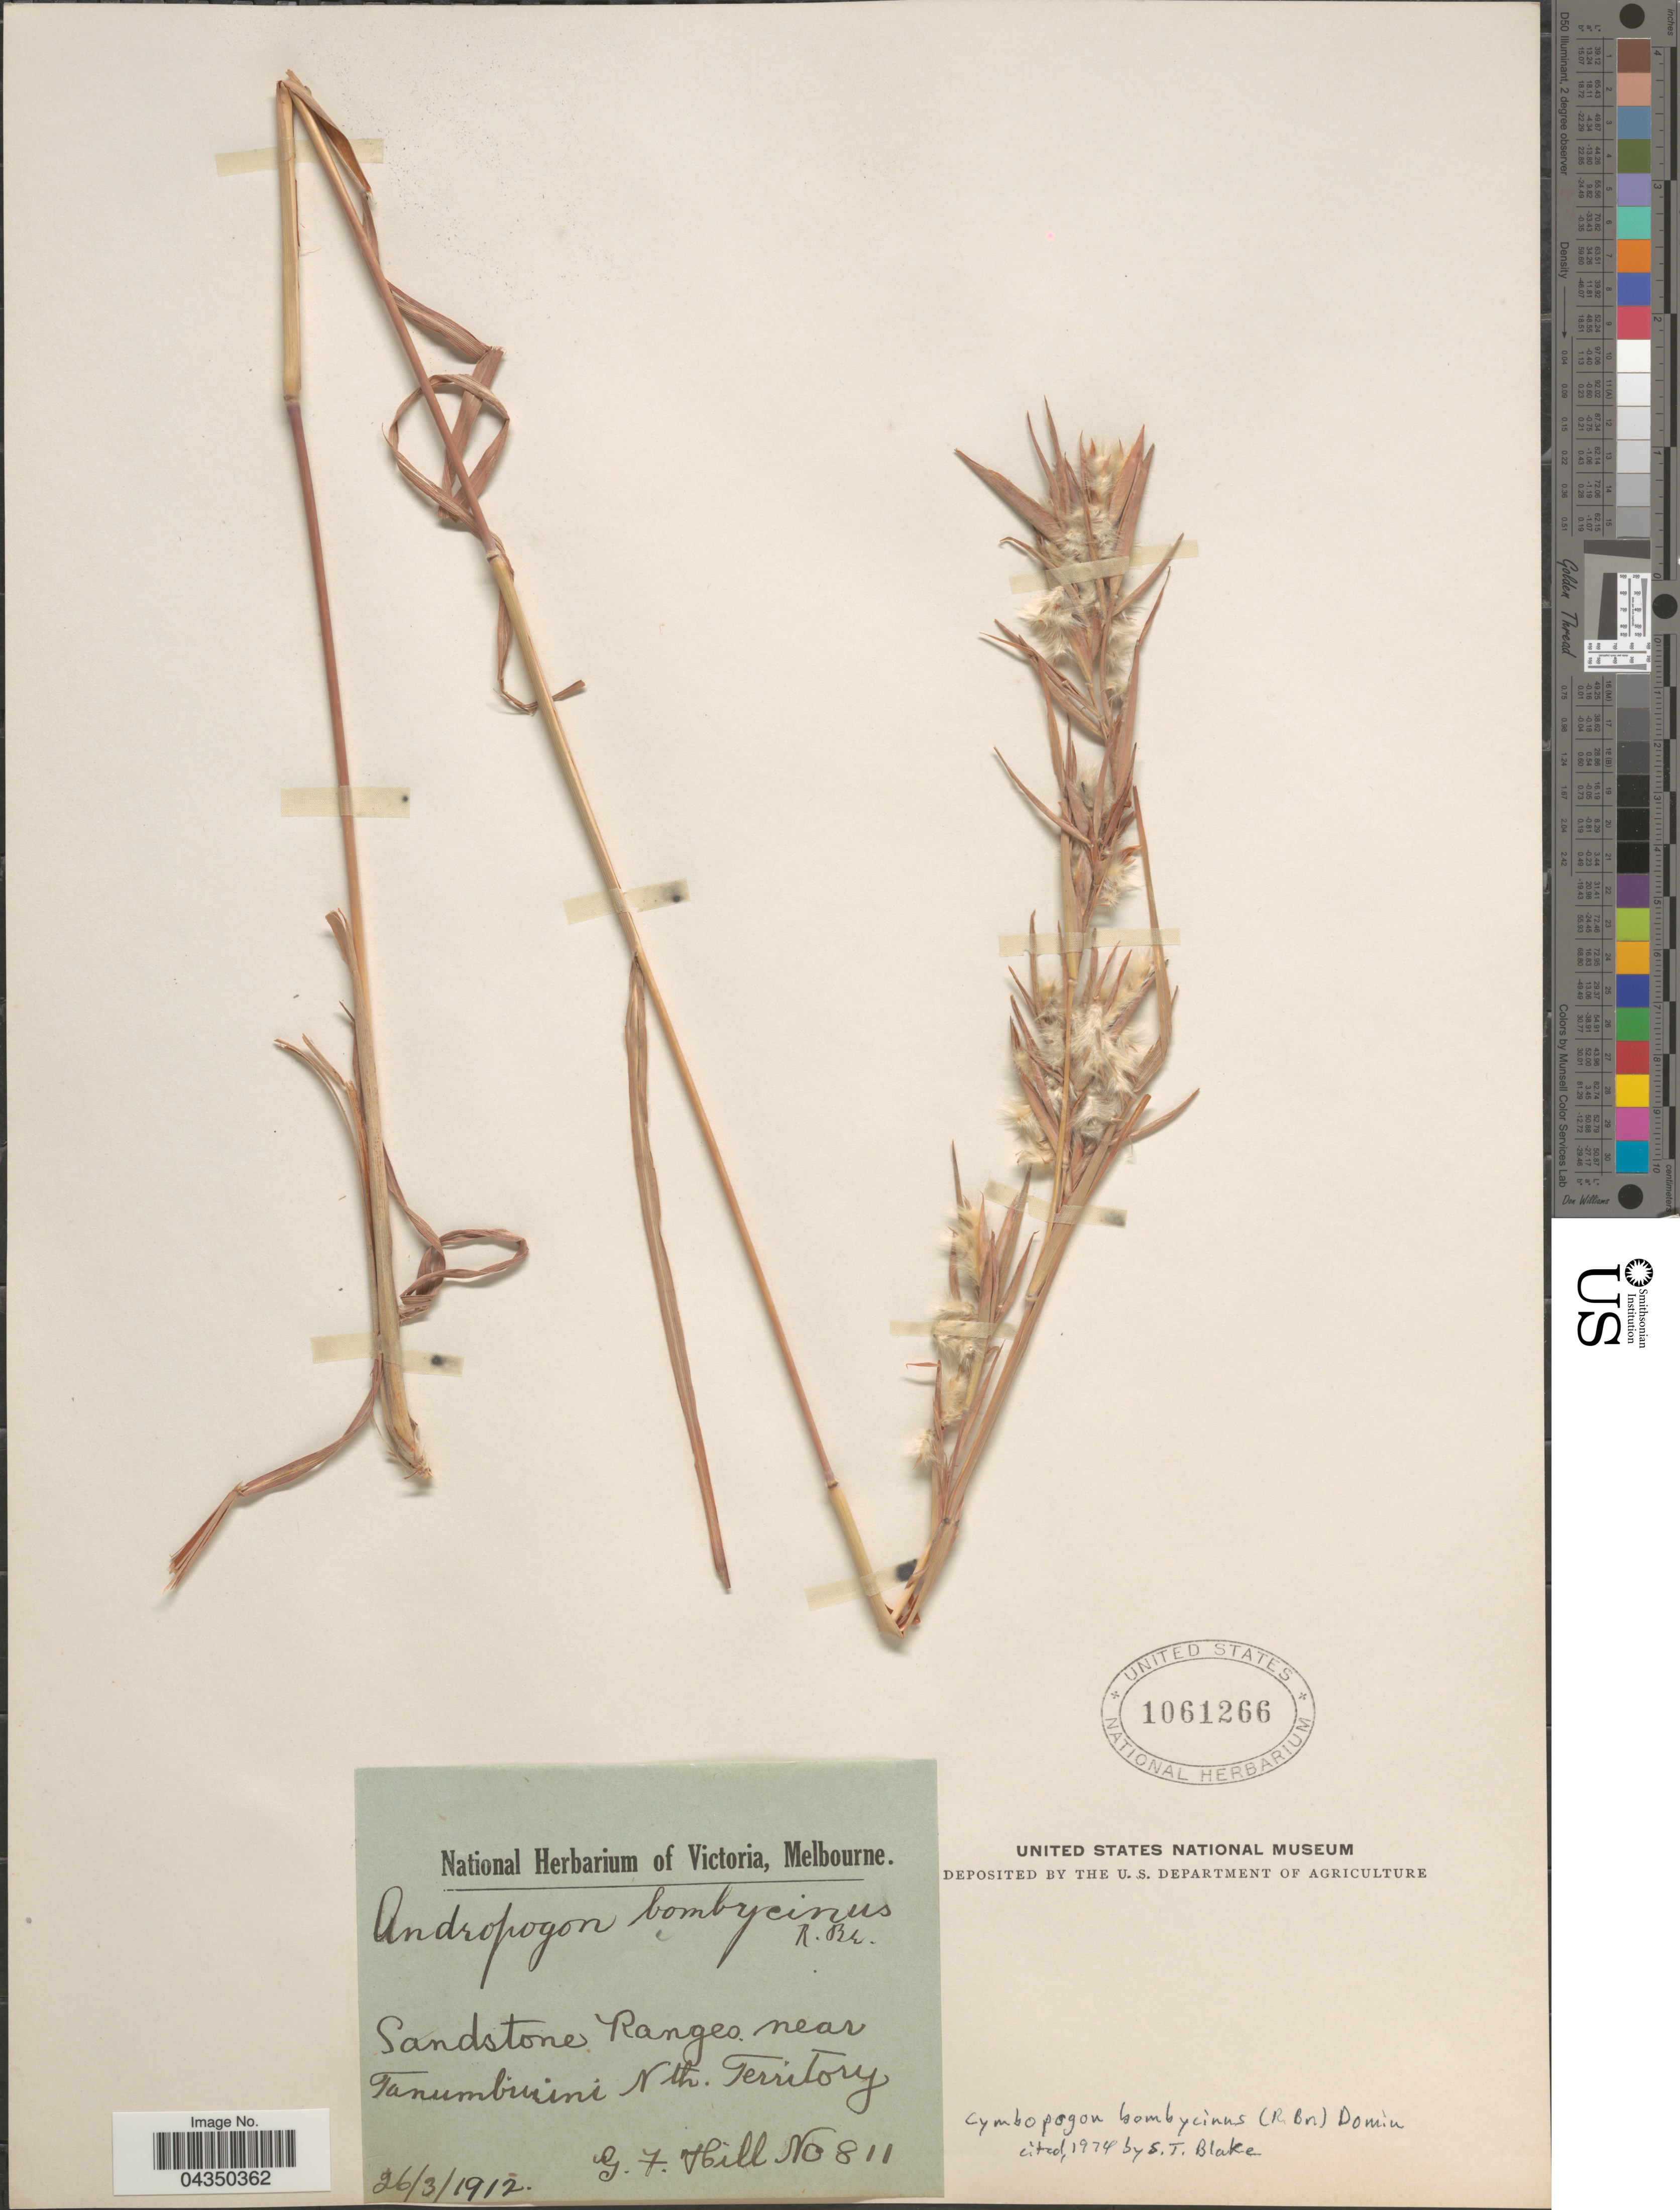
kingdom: Plantae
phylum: Tracheophyta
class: Liliopsida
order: Poales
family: Poaceae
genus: Cymbopogon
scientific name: Cymbopogon bombycinus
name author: A. Camus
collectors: G. Hill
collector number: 811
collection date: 1912-03-26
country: Australia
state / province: Northern Territory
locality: Sandstone Ranges near Tanumbirini Nth. Territory.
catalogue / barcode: US 1061266